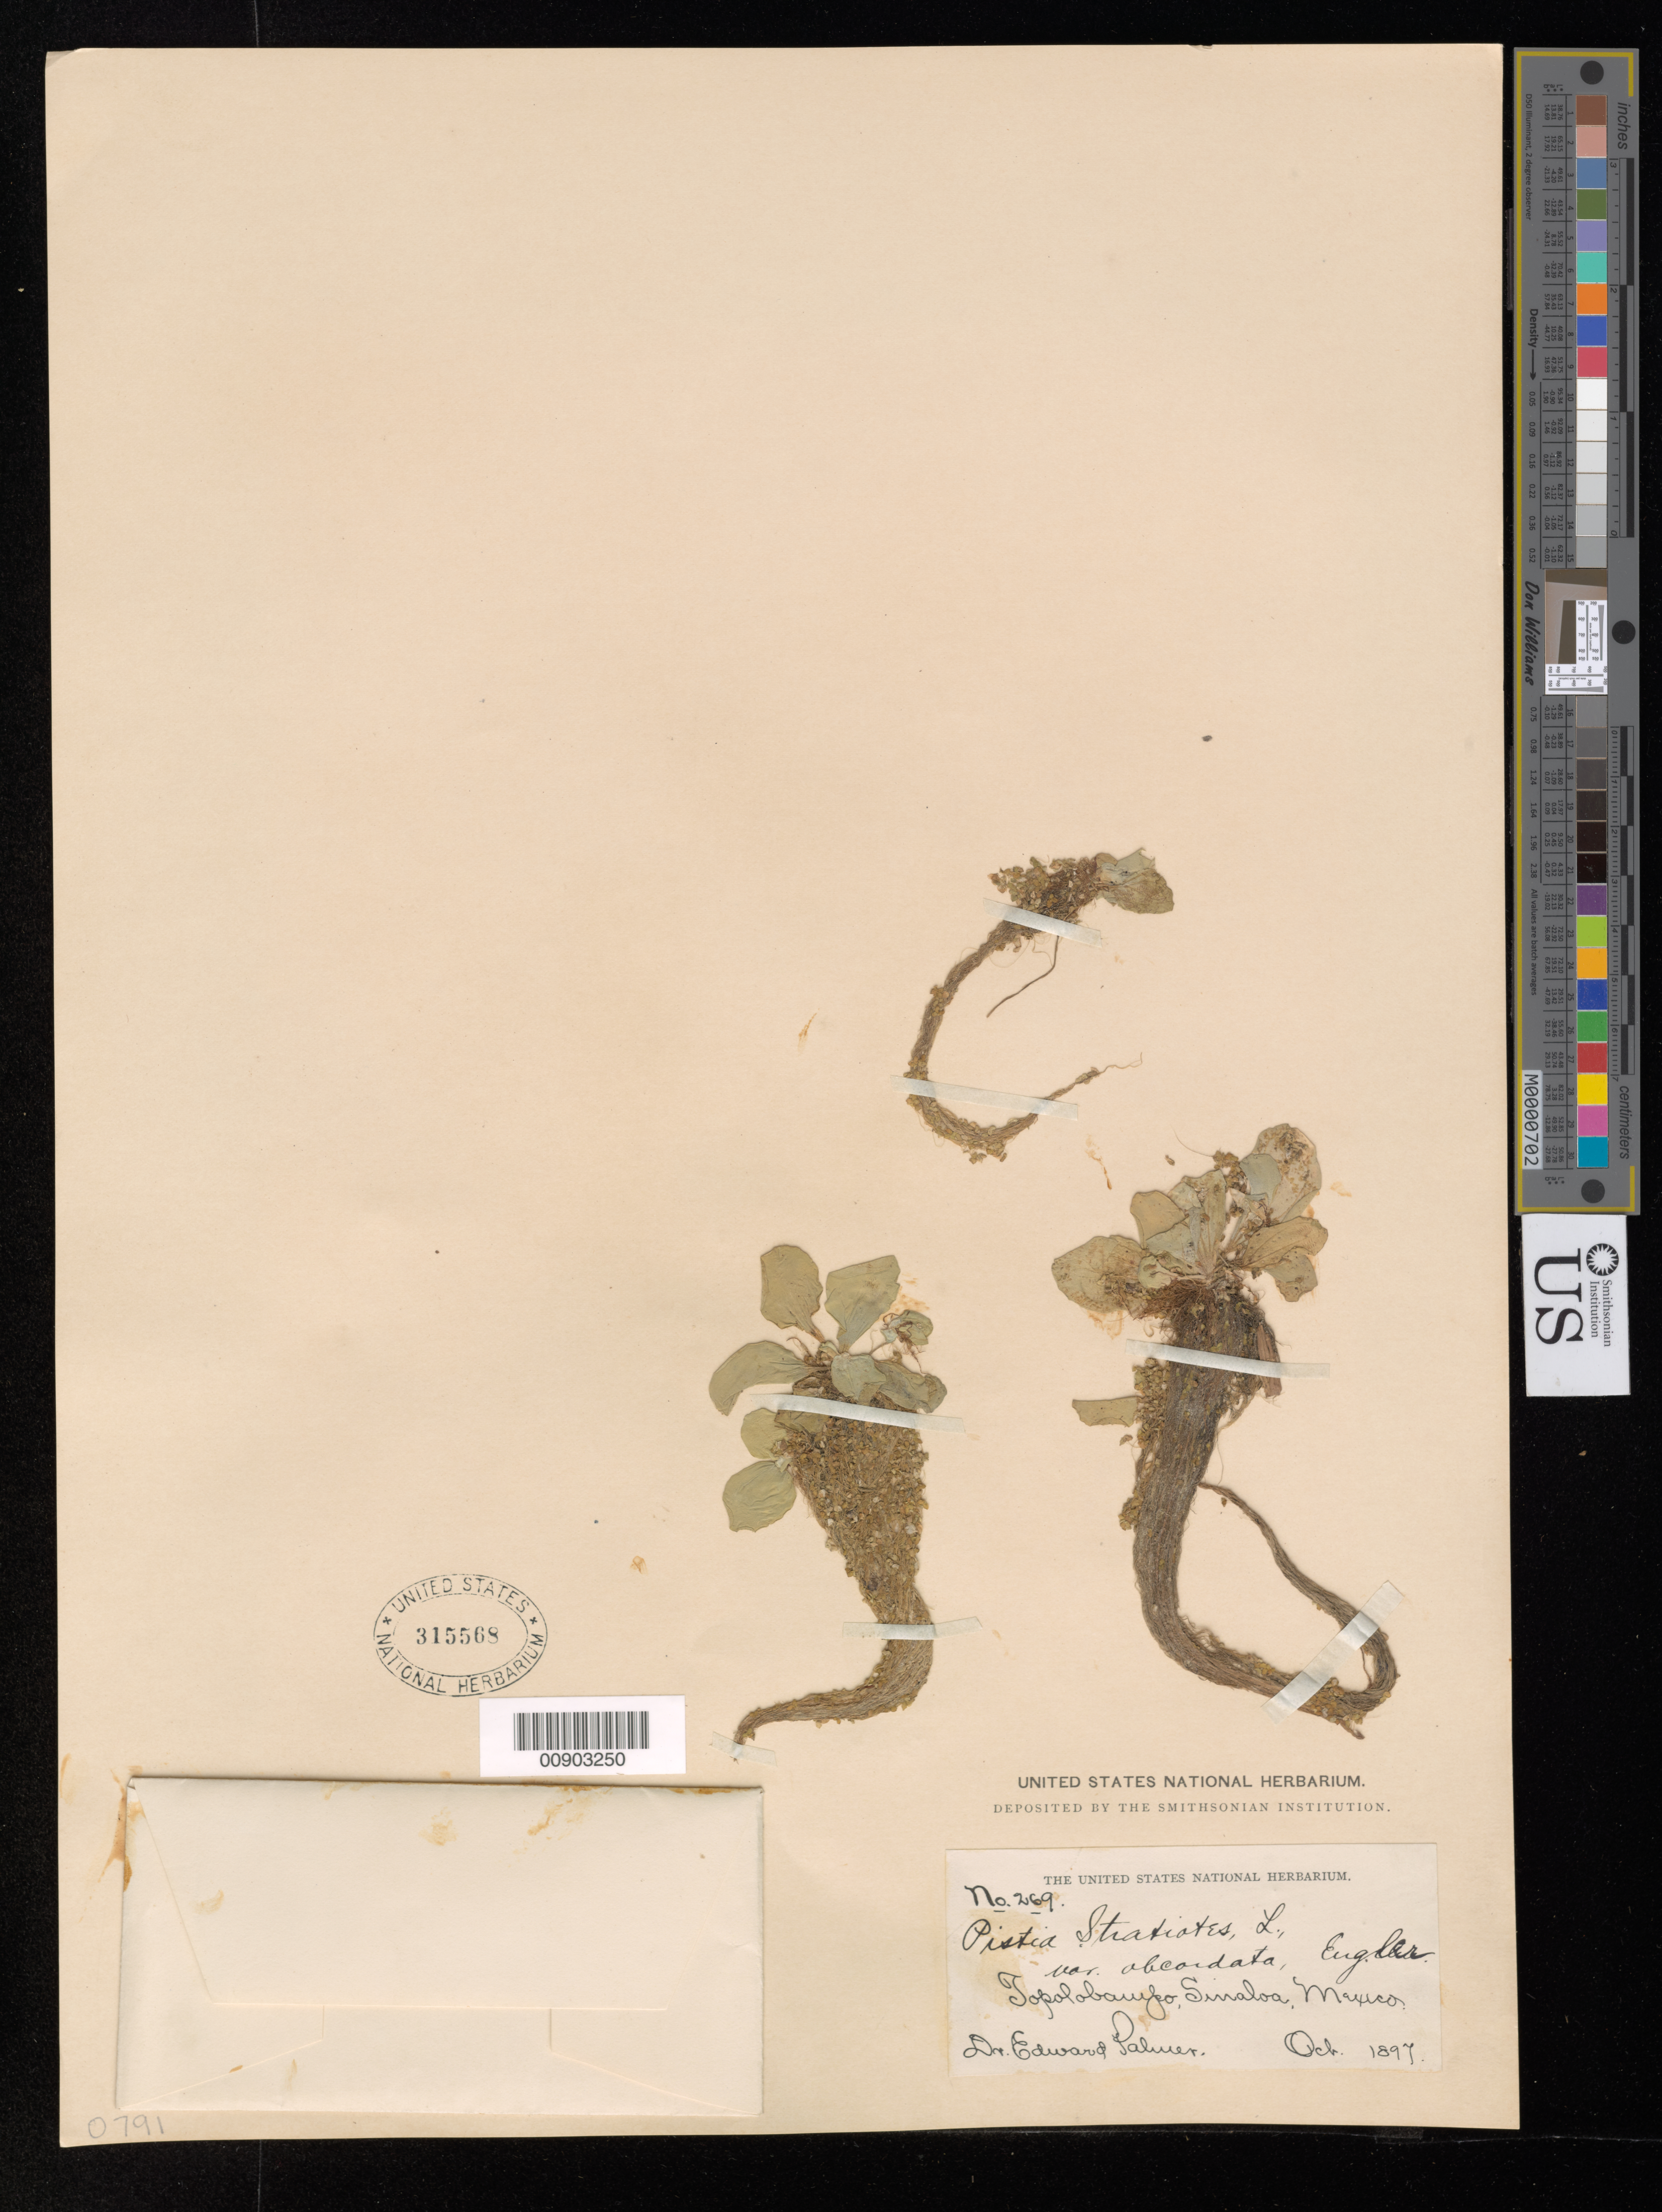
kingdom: Plantae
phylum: Tracheophyta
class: Liliopsida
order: Alismatales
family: Araceae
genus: Pistia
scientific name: Pistia stratiotes var. obcordata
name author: (Schleid.) Engl.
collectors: E. Palmer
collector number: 269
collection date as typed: Oct 1897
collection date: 1897-10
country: Mexico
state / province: Sinaloa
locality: Topolobampo, Sinaloa.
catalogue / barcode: US 315568